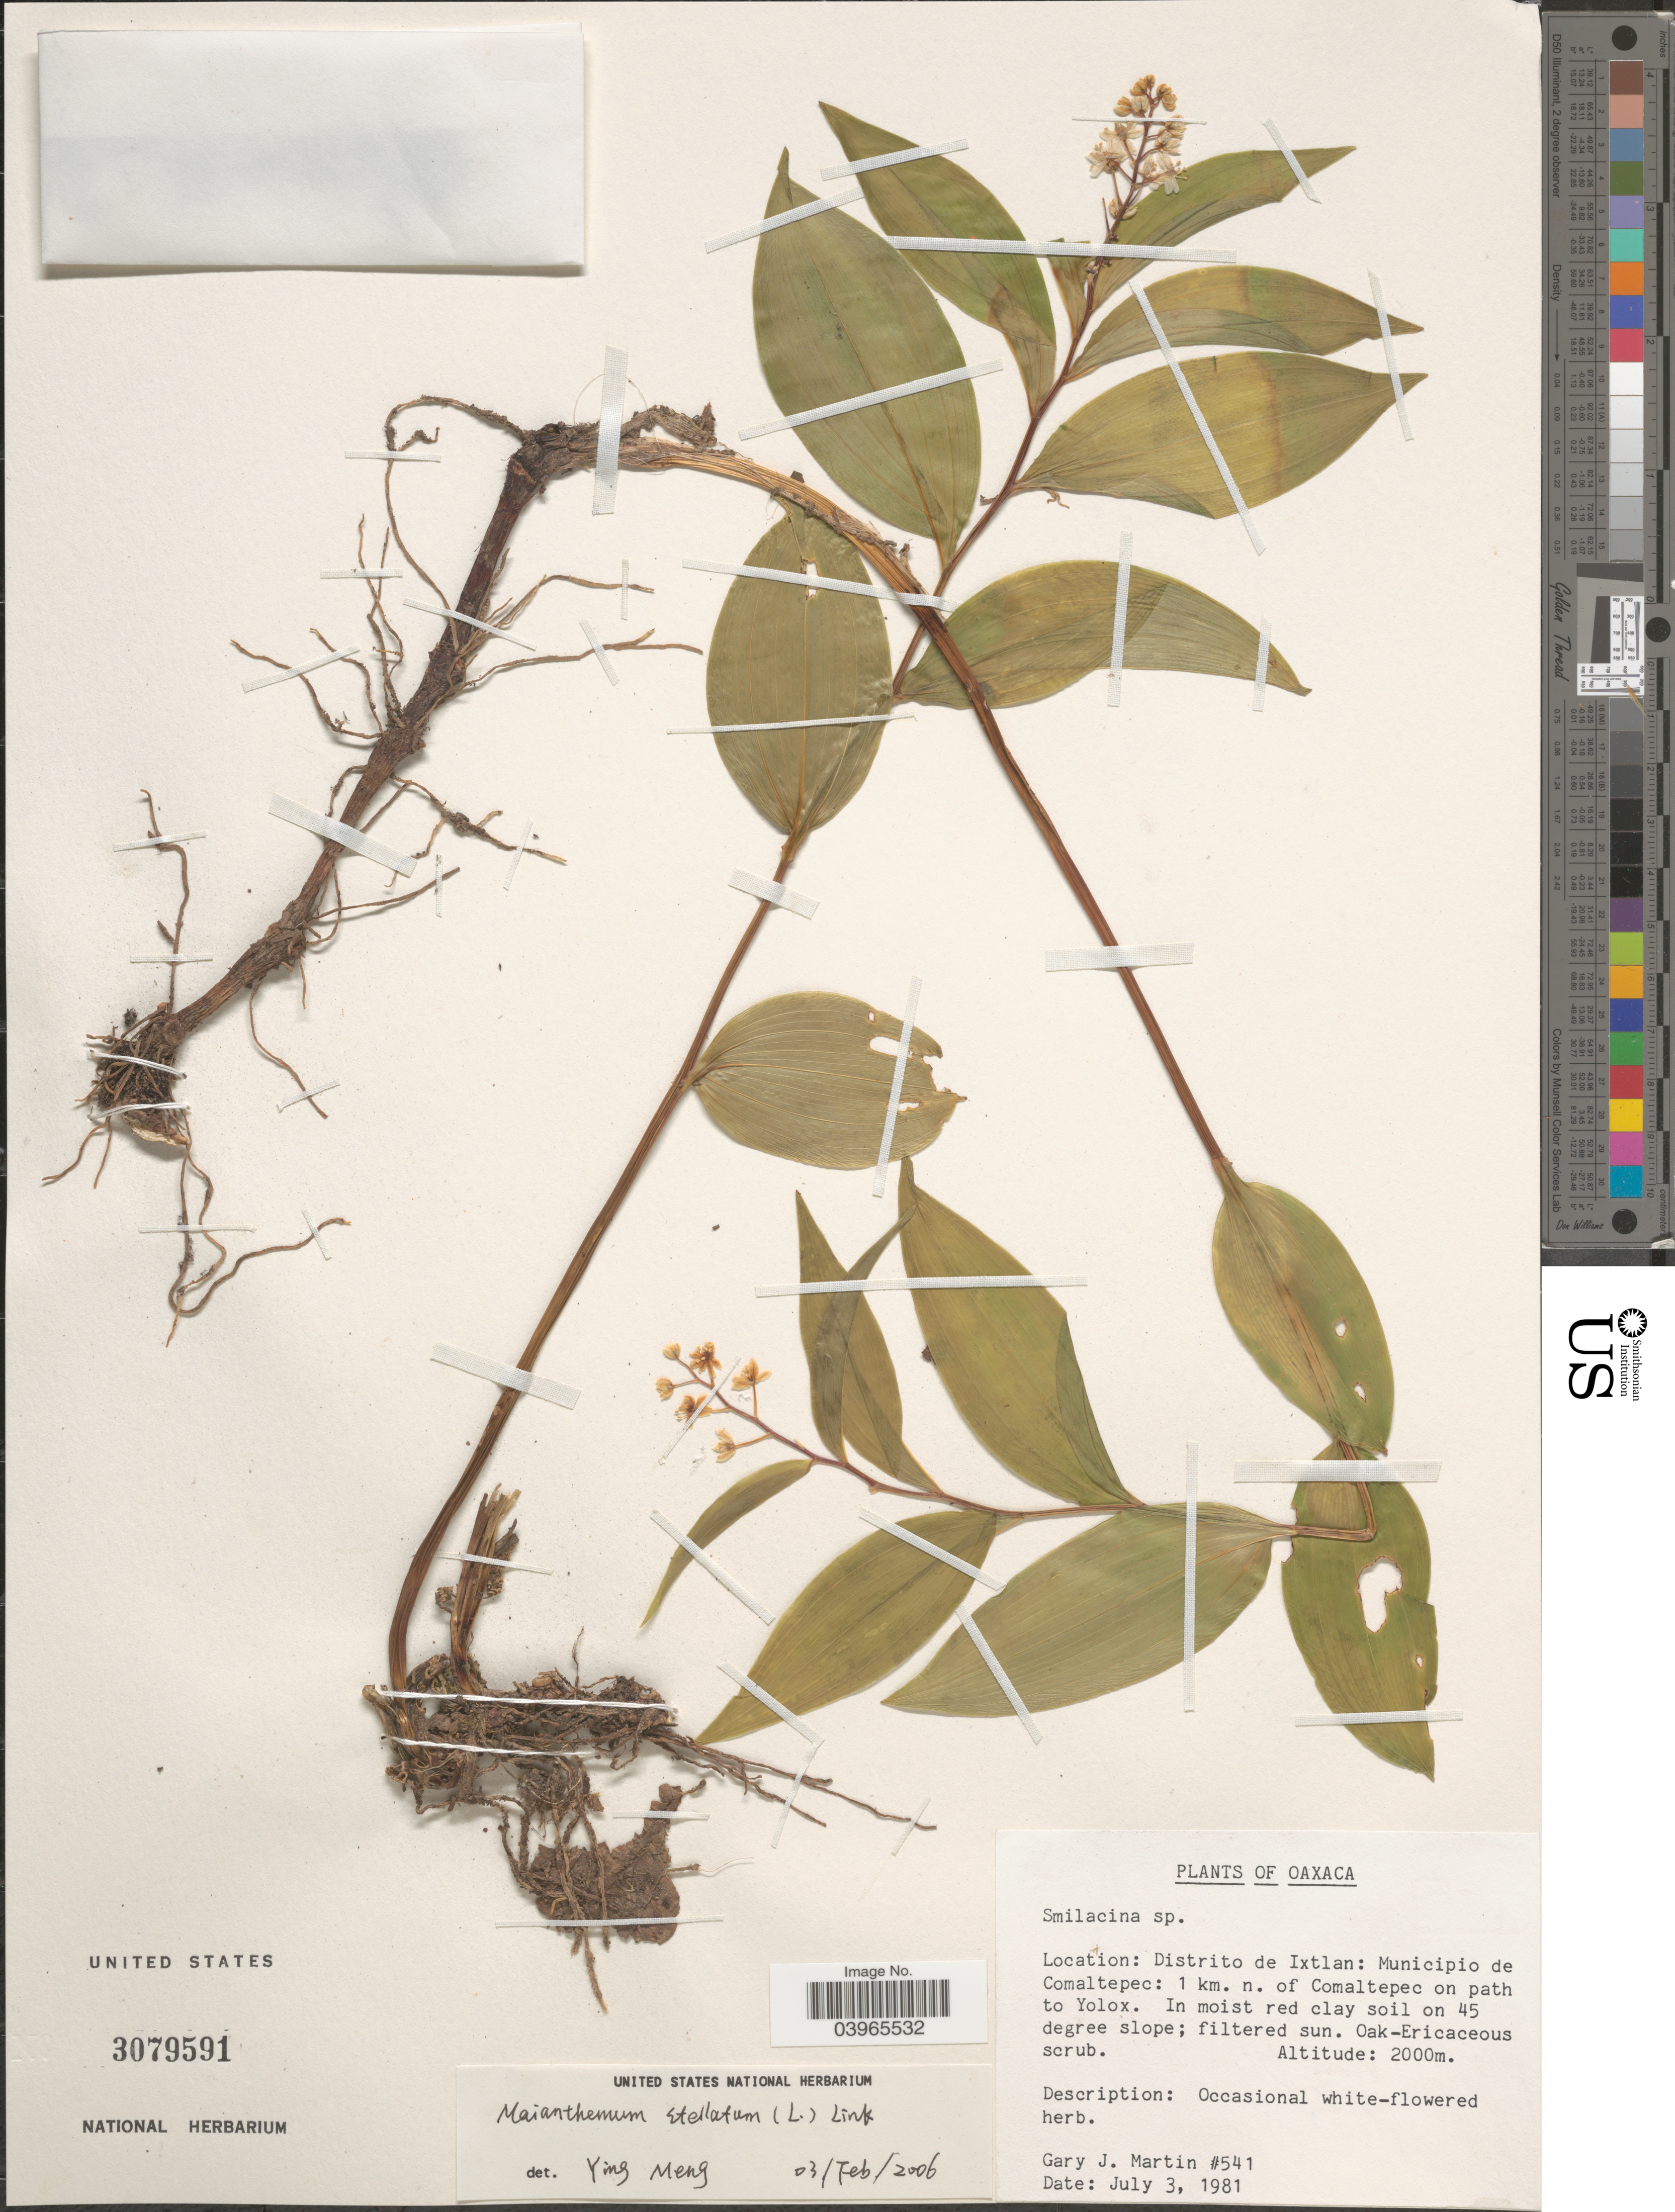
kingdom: Plantae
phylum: Tracheophyta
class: Liliopsida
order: Asparagales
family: Asparagaceae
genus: Maianthemum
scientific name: Maianthemum stellatum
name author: (L.) Link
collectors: G. J. Martin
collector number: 541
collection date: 1981-07-03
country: Mexico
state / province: Oaxaca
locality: Distrito de Ixtlan: Municipio de Comaltepec: 1 km. n. of Comaltepec on path to Yolox.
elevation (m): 2000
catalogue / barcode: US 3079591